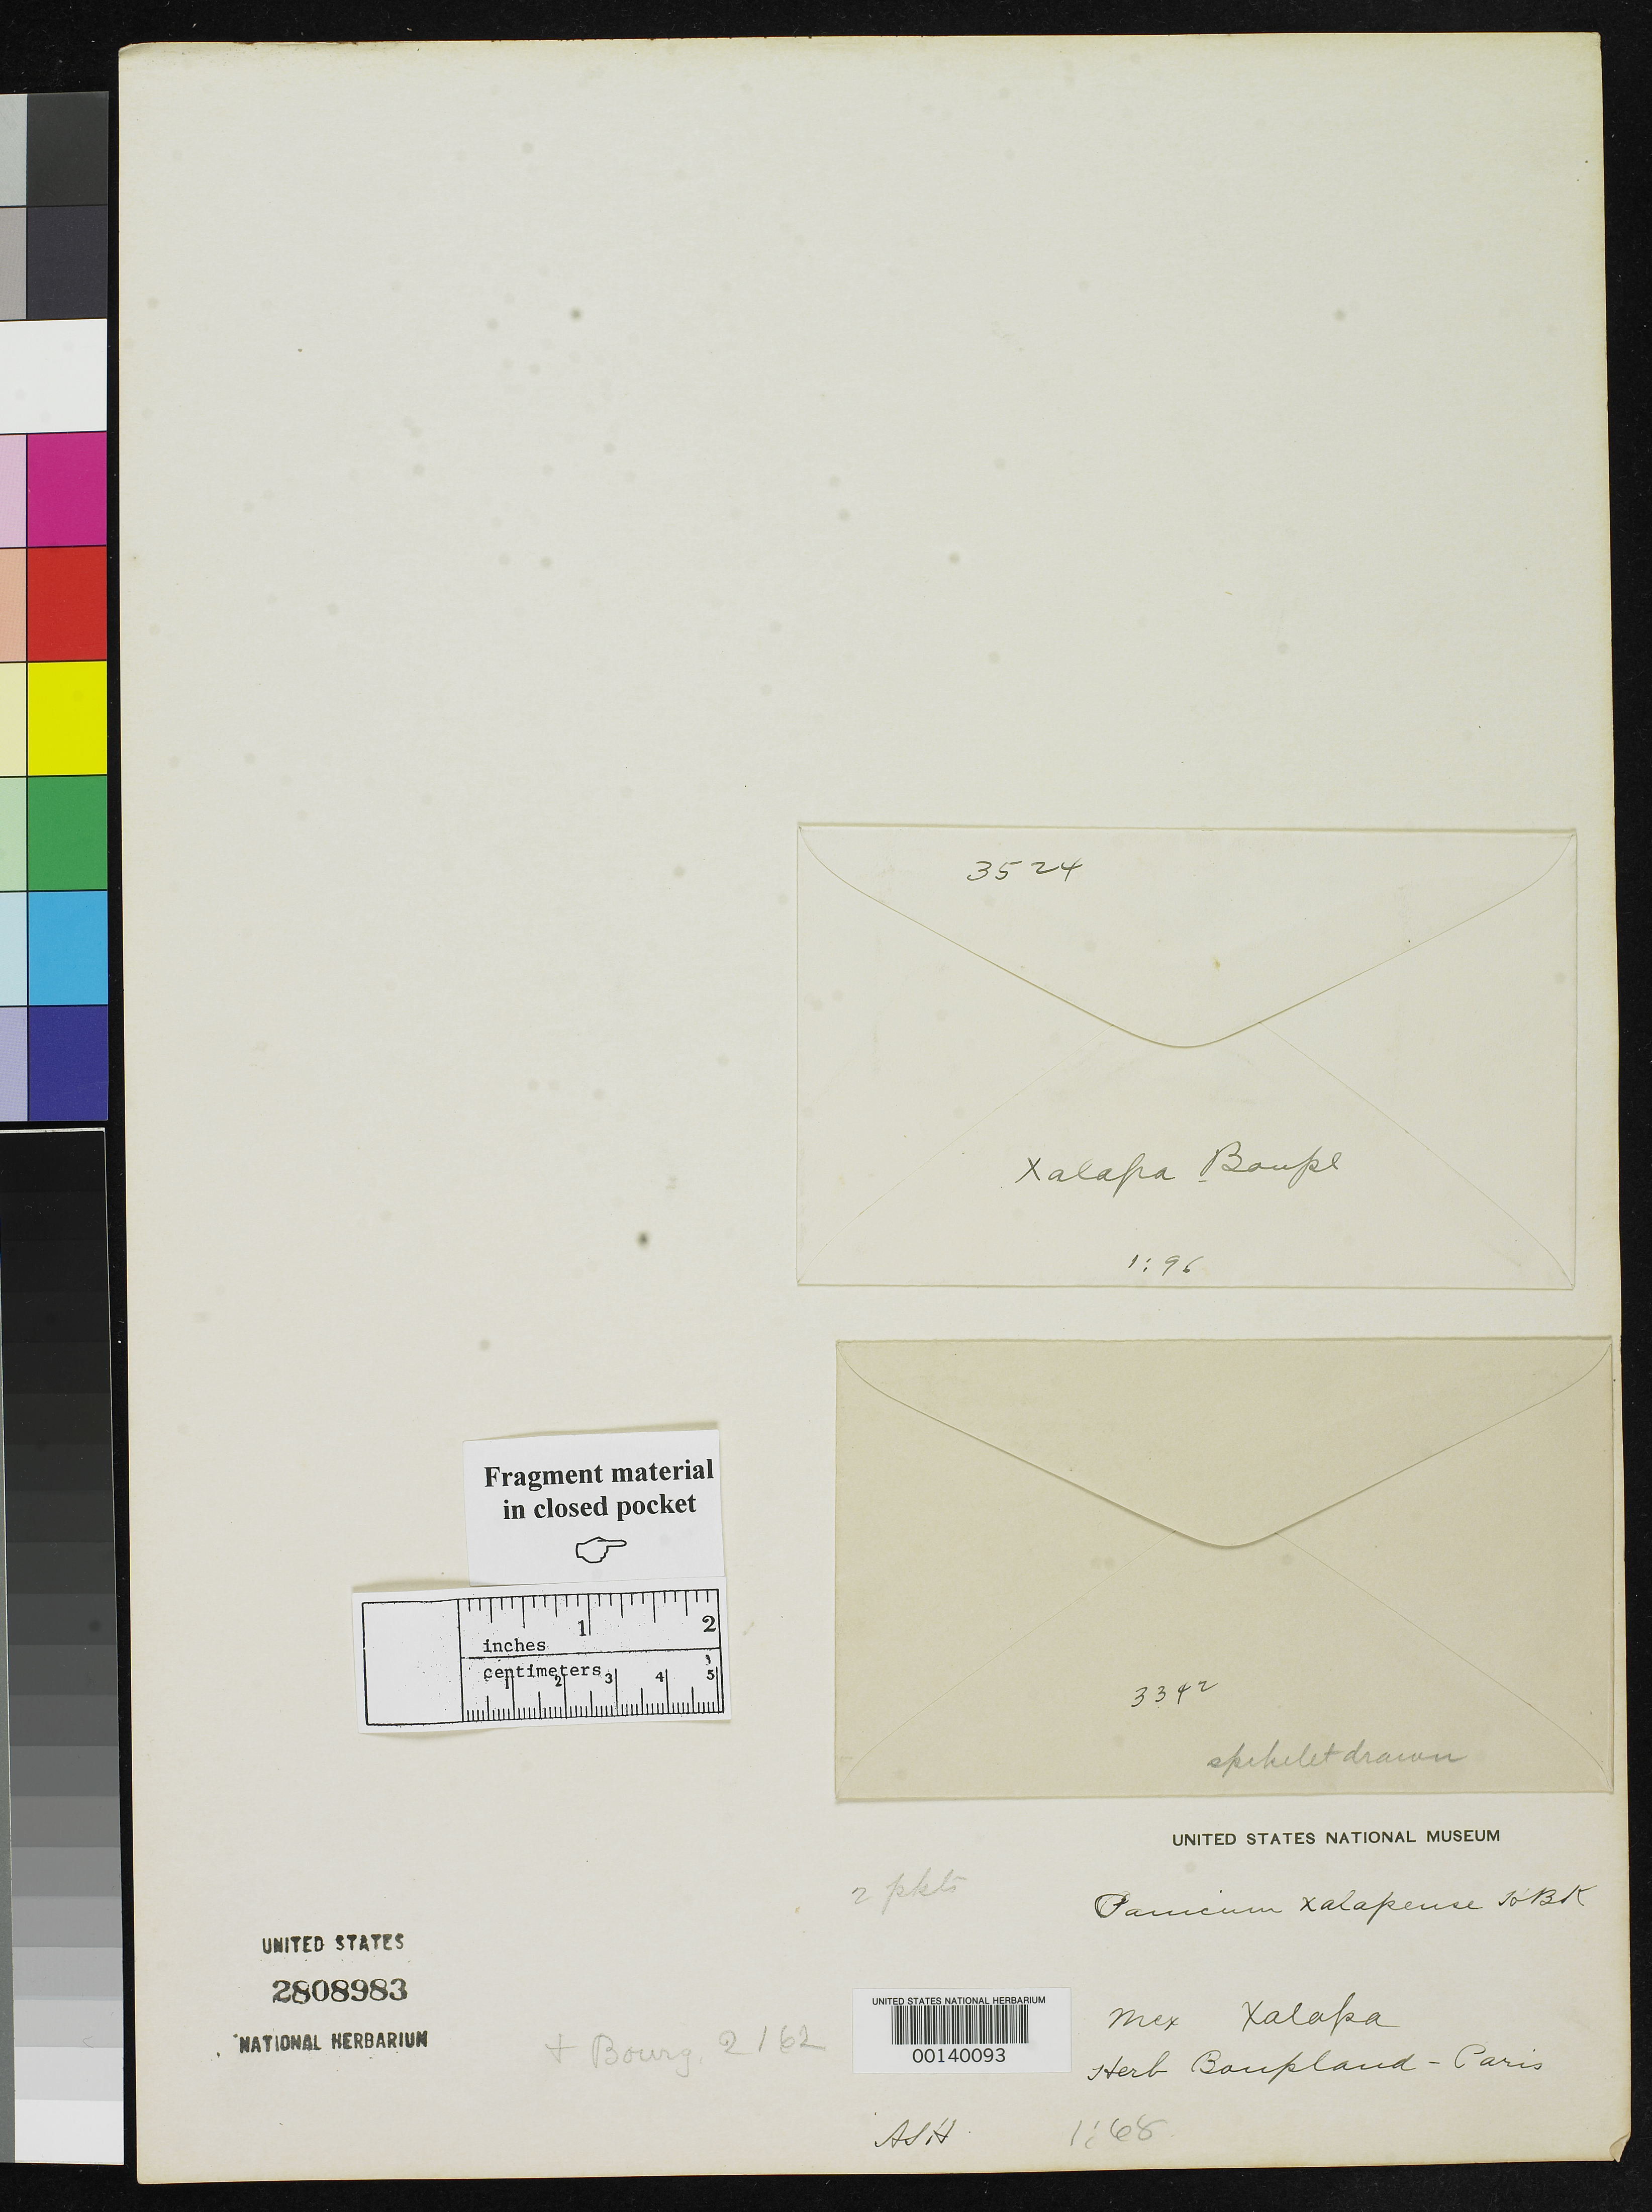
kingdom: Plantae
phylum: Tracheophyta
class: Liliopsida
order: Poales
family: Poaceae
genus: Panicum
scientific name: Panicum xalapense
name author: Kunth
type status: Type Fragment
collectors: F. W. Humboldt & A. J. A. Bonpland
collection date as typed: Feb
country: Mexico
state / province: Veracruz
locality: Near Jalapa and Mt. Macultepec.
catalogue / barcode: US 2808983